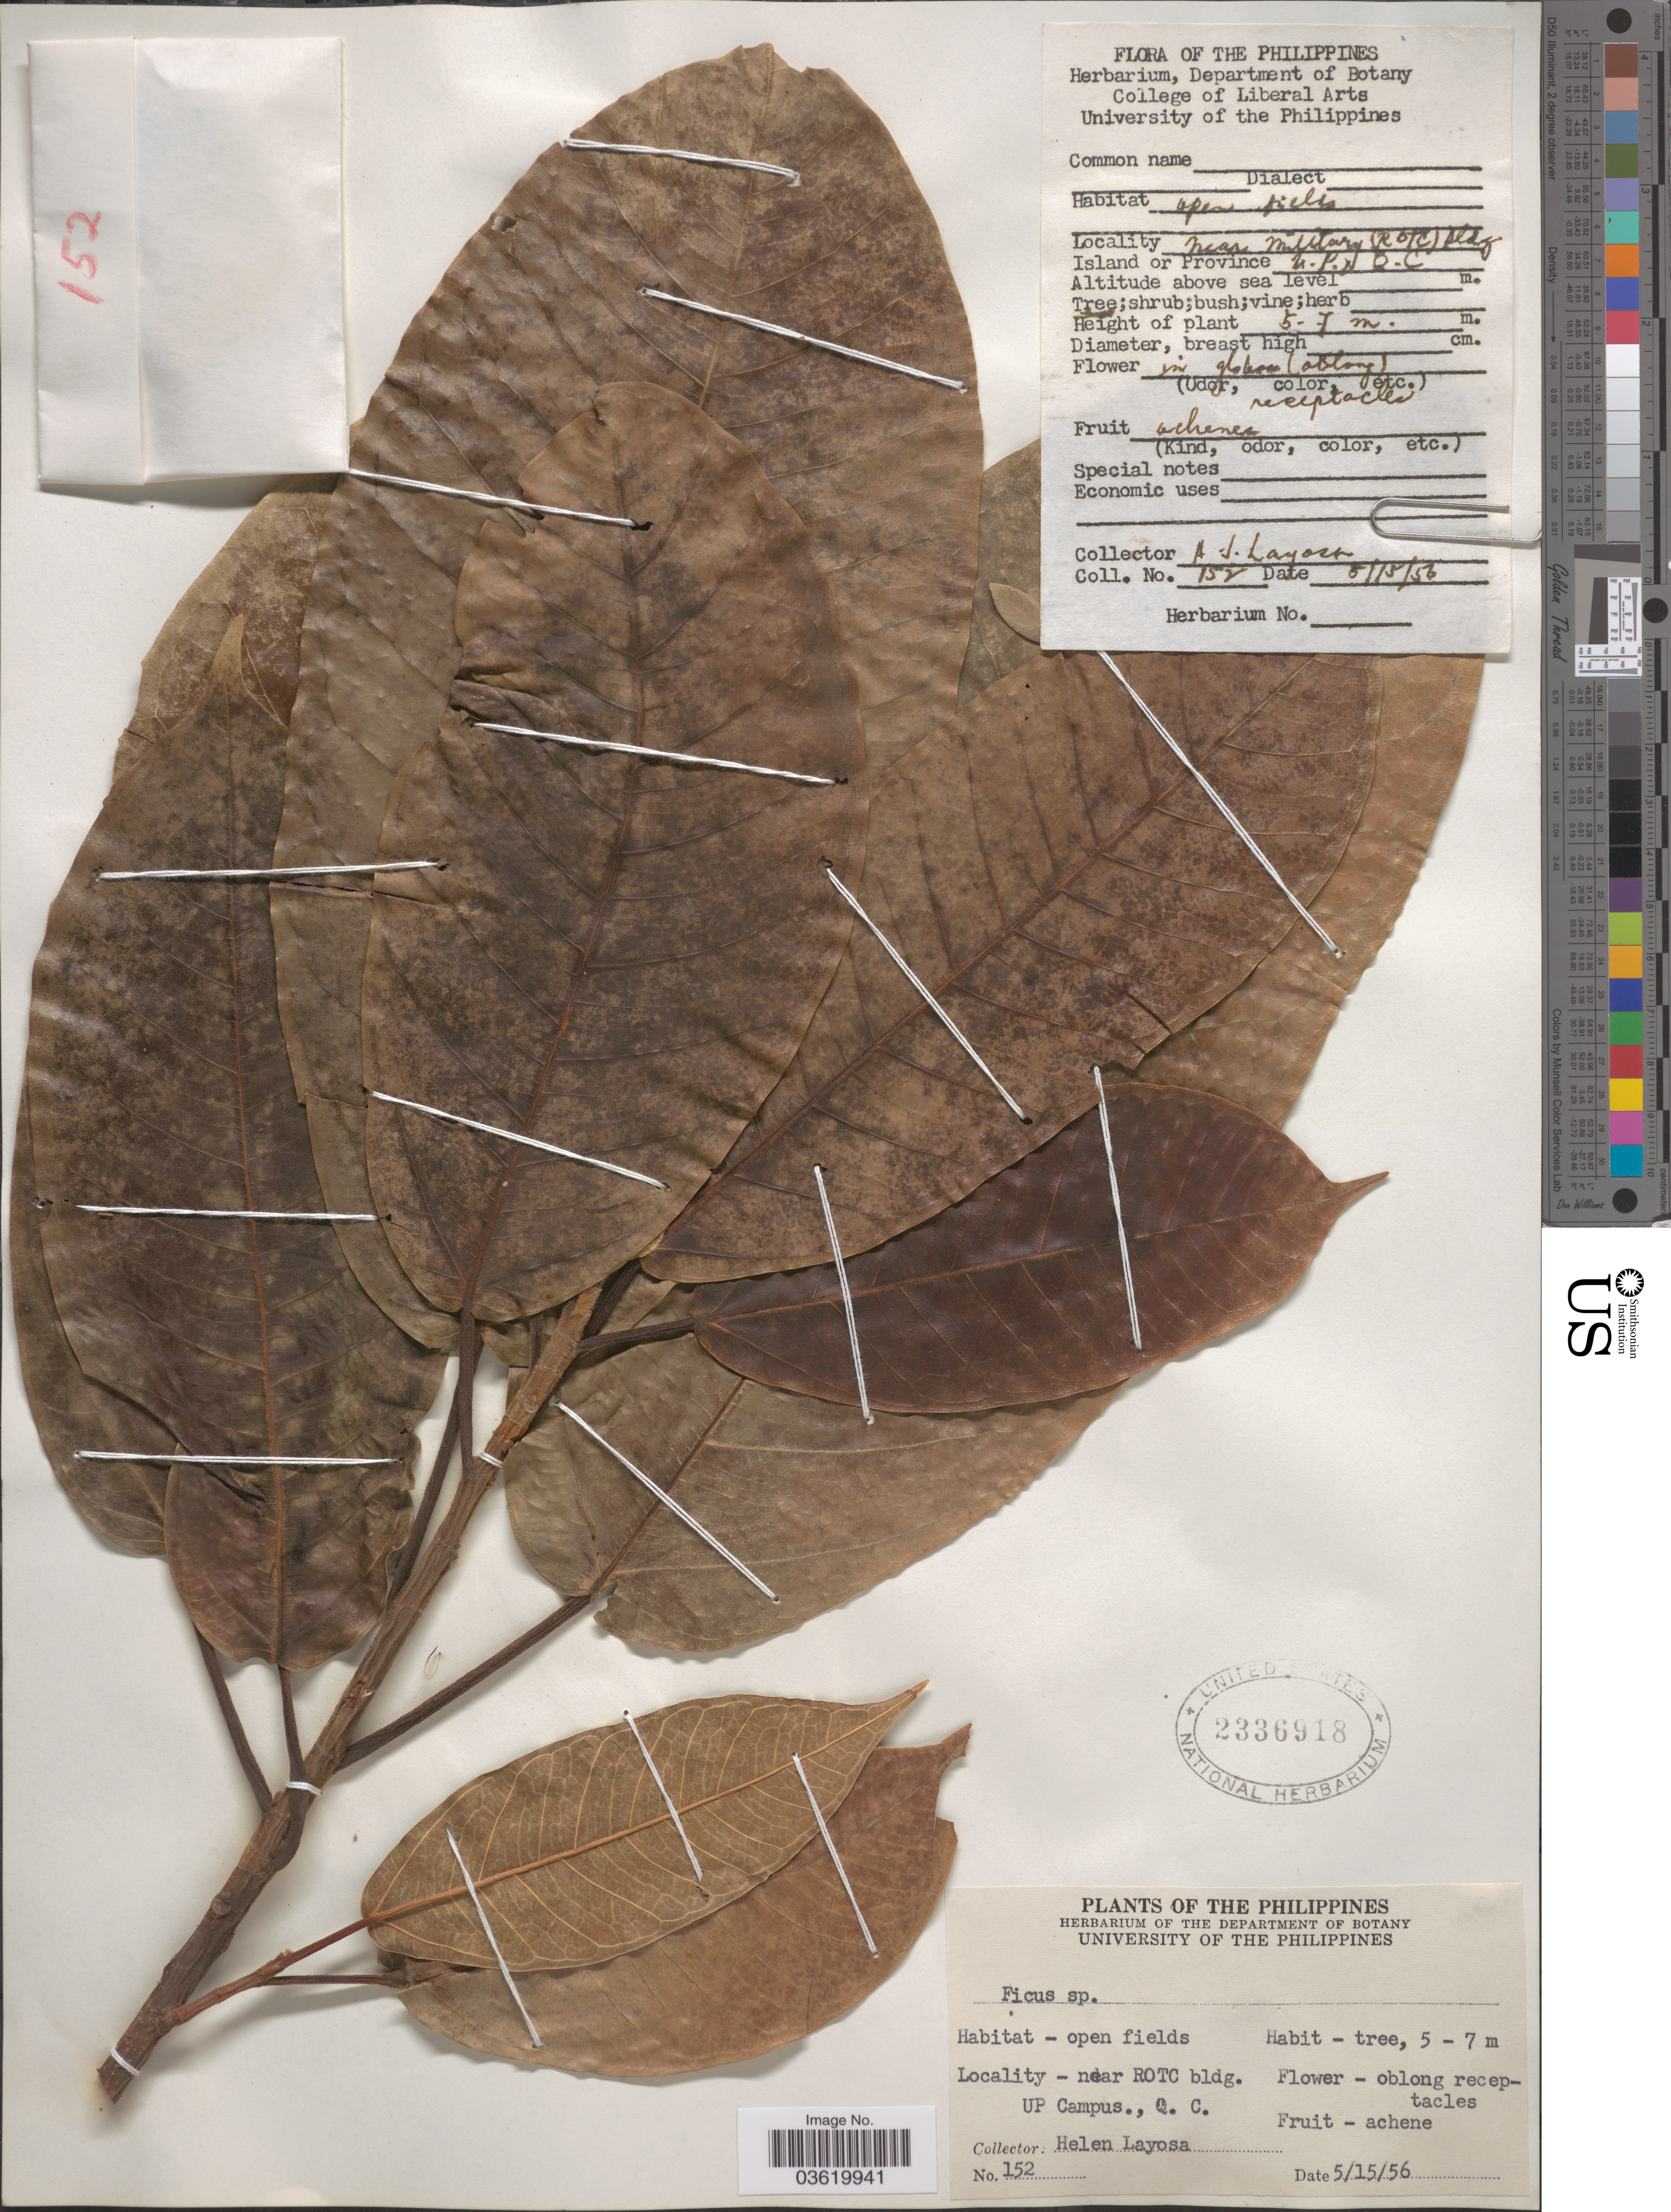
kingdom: Plantae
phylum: Tracheophyta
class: Magnoliopsida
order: Rosales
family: Moraceae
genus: Ficus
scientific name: Ficus sp.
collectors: H. Layosa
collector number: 152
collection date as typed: Transcribed d/m/y: 15/5/56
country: Philippines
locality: Near Military (ROTC) bldg. Island or Province U. P. N. Q. C. UP Campus., Q. C.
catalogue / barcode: US 2336918